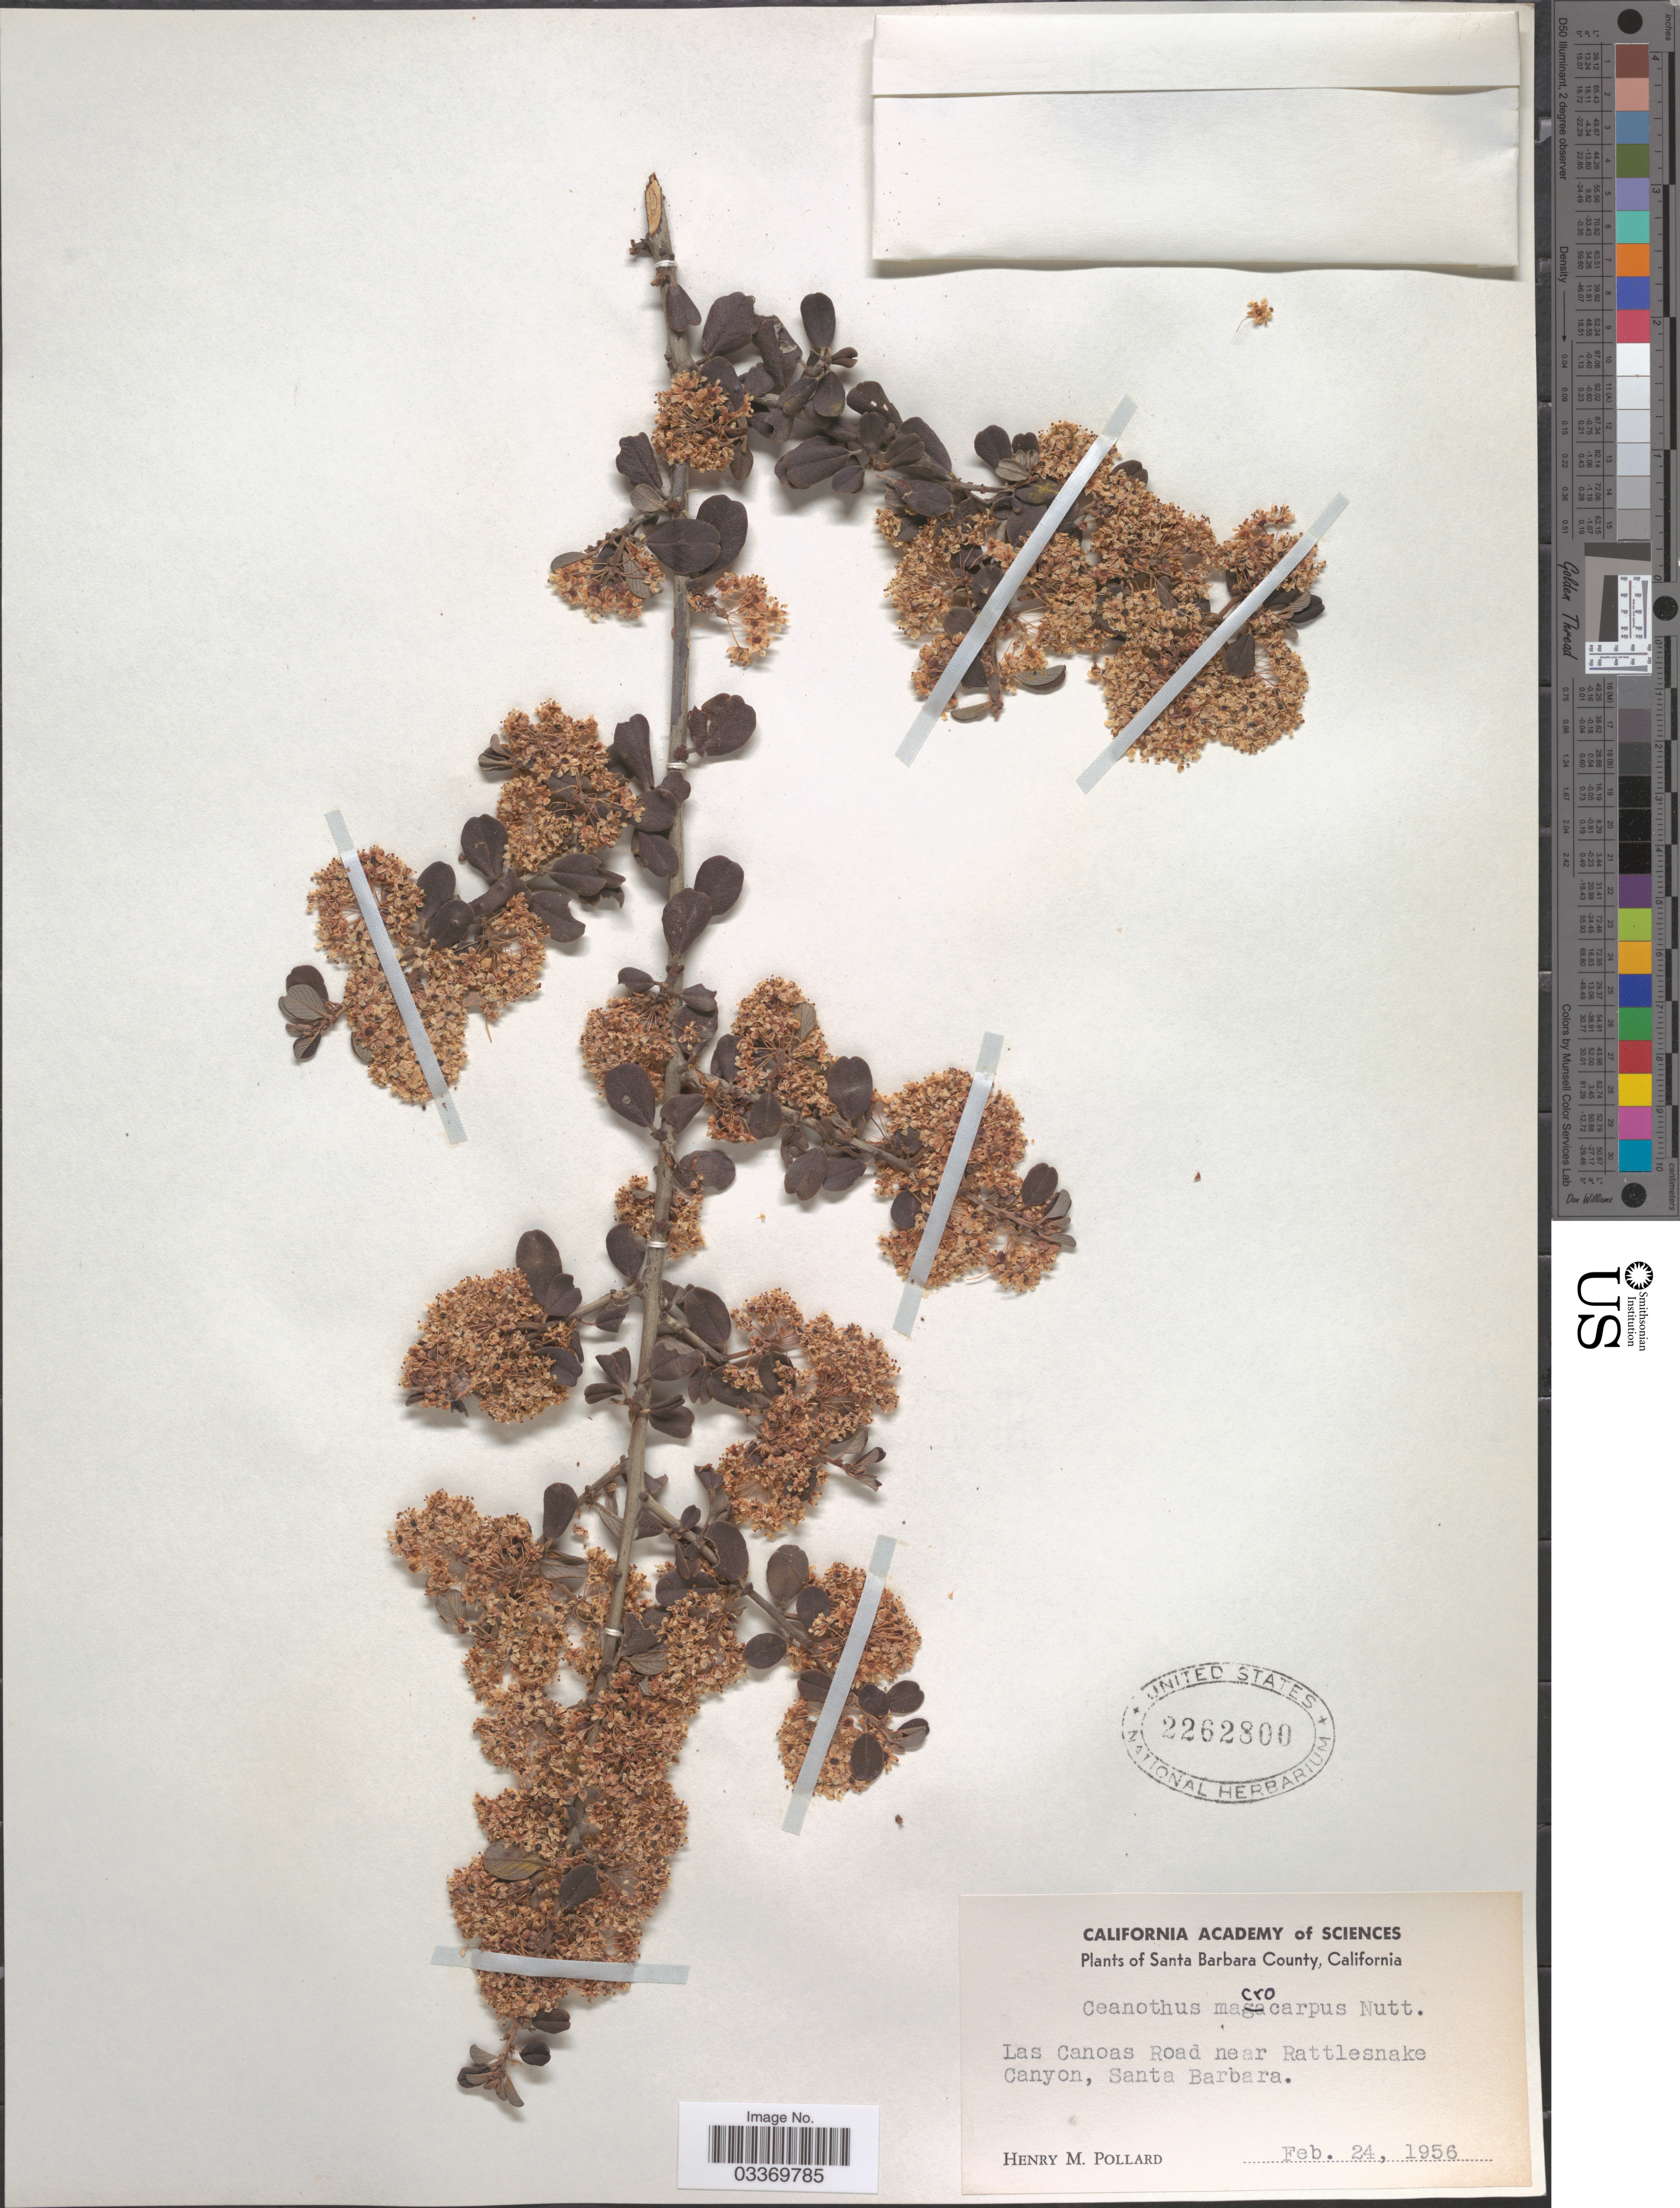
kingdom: Plantae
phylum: Tracheophyta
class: Magnoliopsida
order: Rosales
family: Rhamnaceae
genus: Ceanothus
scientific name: Ceanothus macrocarpus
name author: Cav.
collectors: H. M. Pollard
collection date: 1956-02-24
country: United States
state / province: California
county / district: Santa Barbara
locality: Santa Barbara County. Las Canoas Road near Rattlesnake Canyon, Santa Barbara.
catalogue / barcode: US 2262800